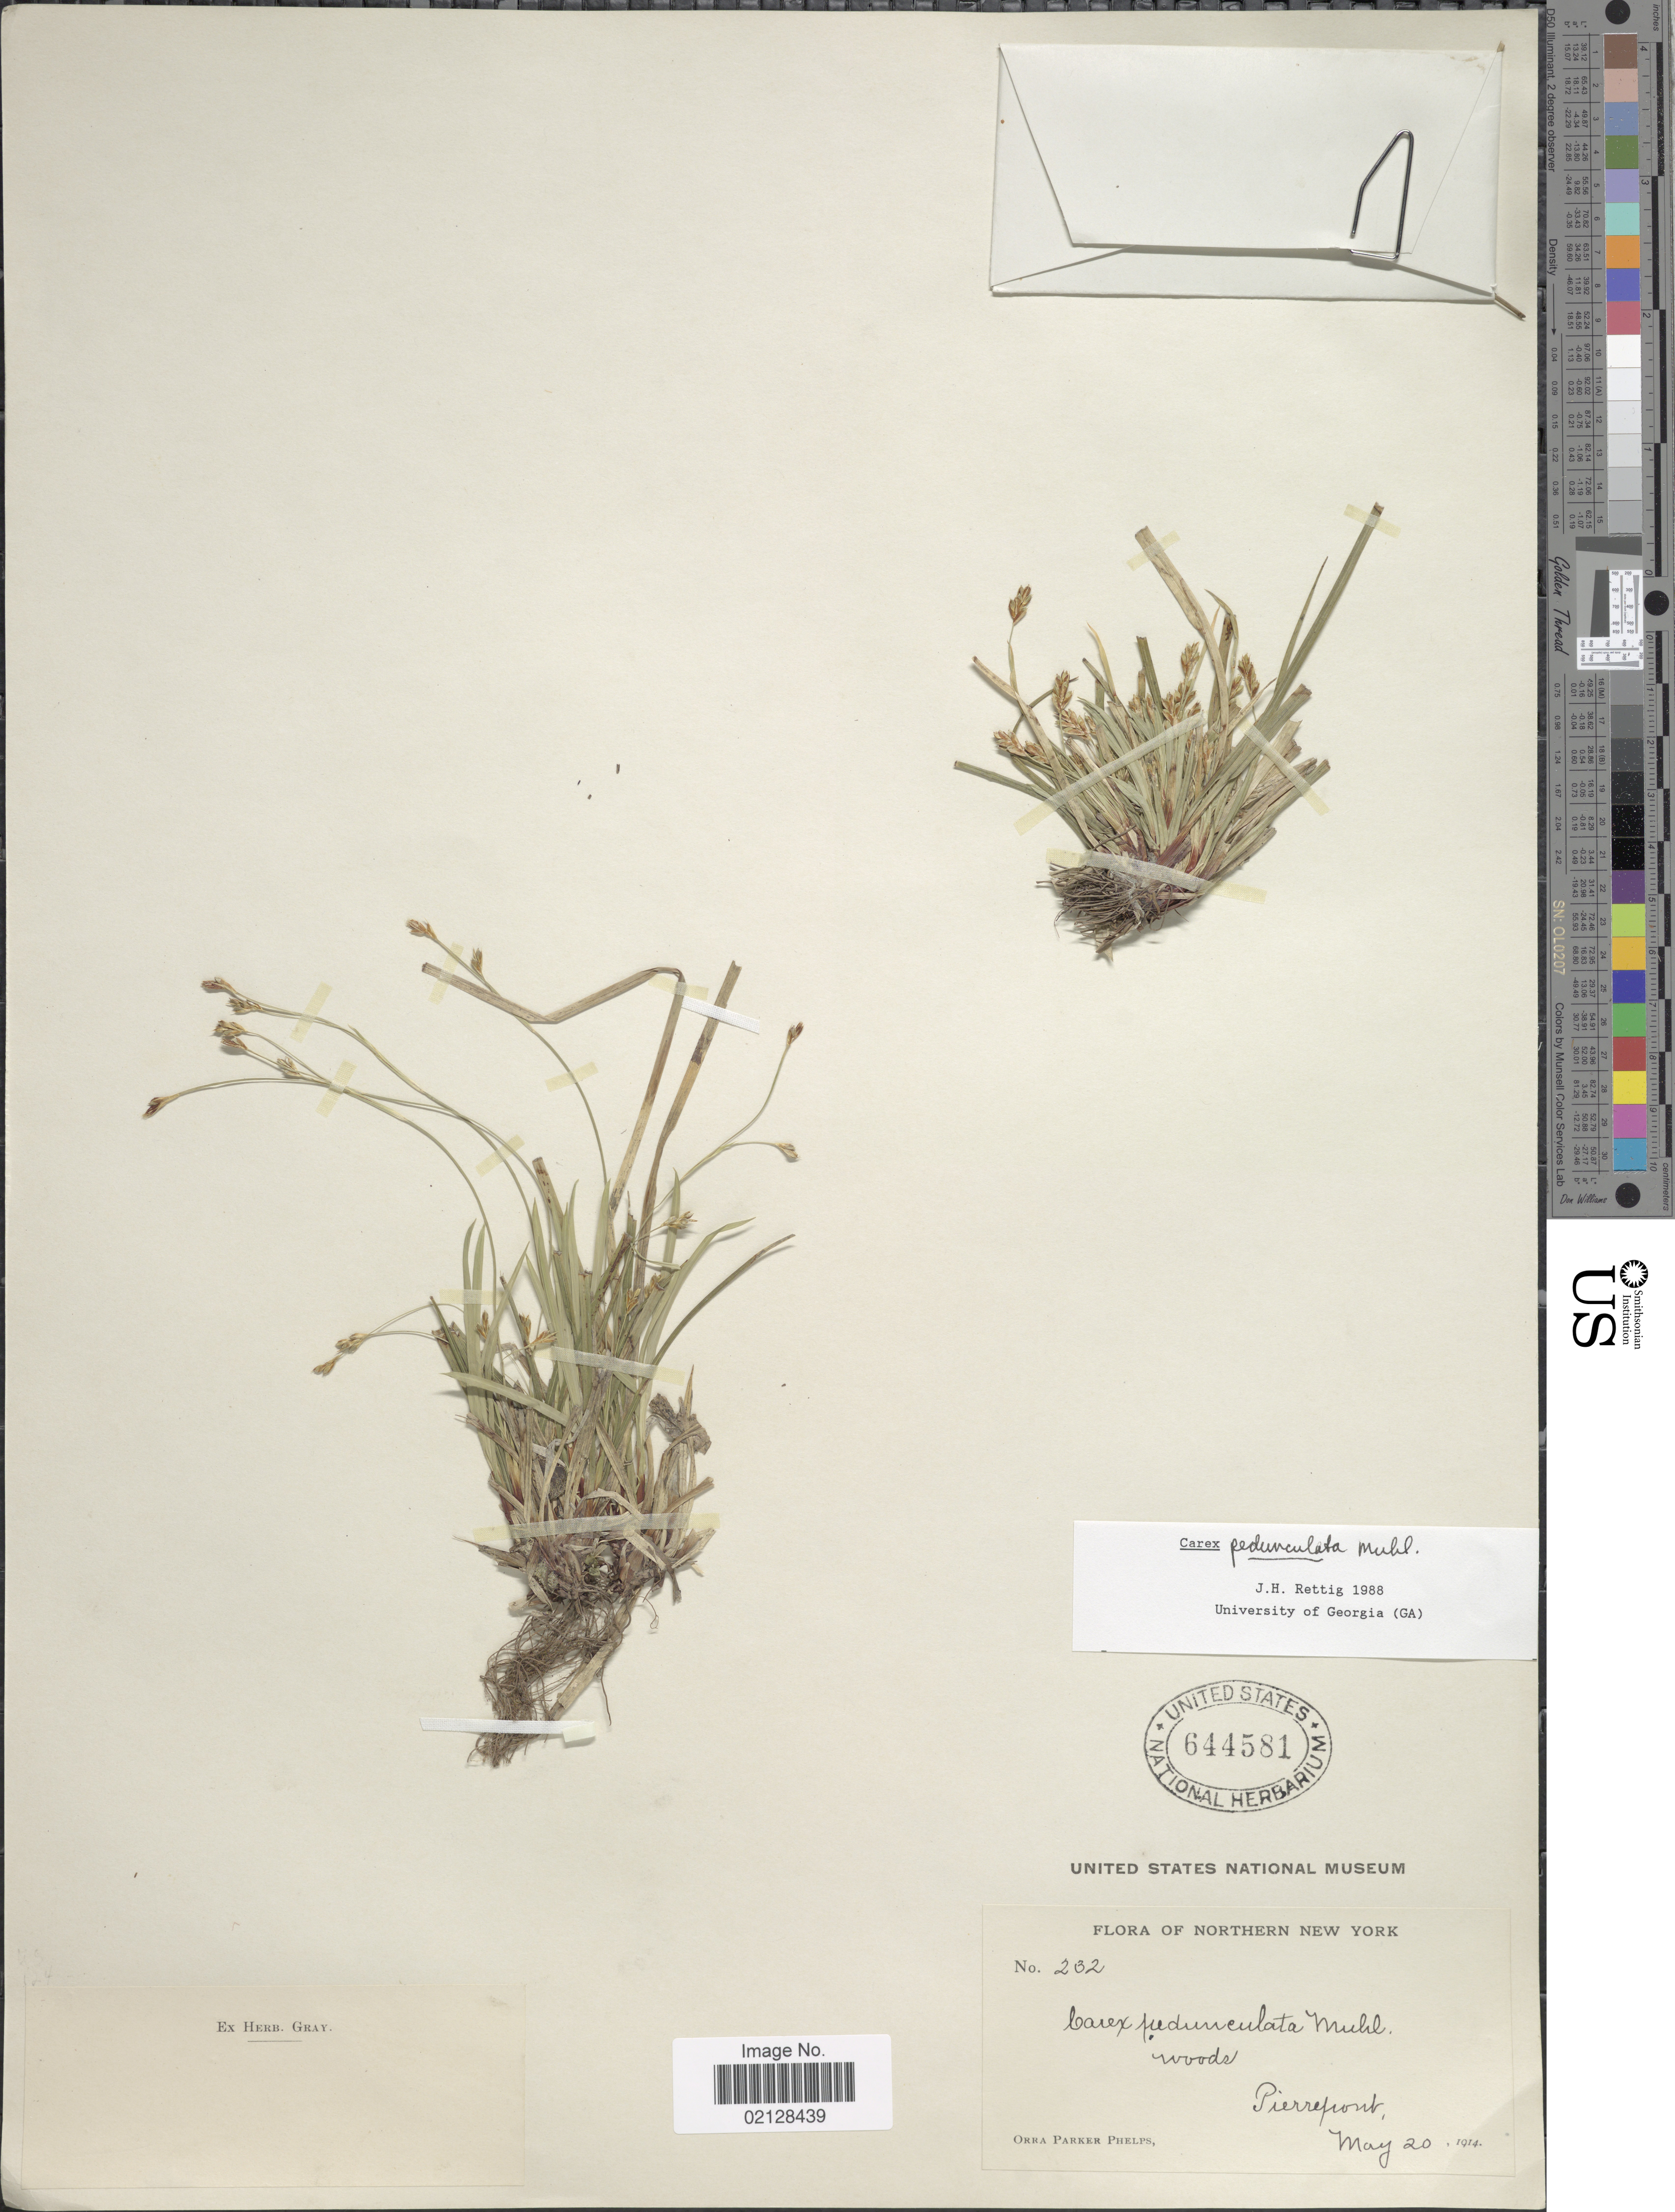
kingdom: Plantae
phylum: Tracheophyta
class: Liliopsida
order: Poales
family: Cyperaceae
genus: Carex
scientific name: Carex pedunculata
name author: Muhl. ex Willd.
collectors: O. P. Phelps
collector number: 232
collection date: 1914-05-20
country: United States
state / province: New York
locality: Northern New York, Pierrepont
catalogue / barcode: US 644581